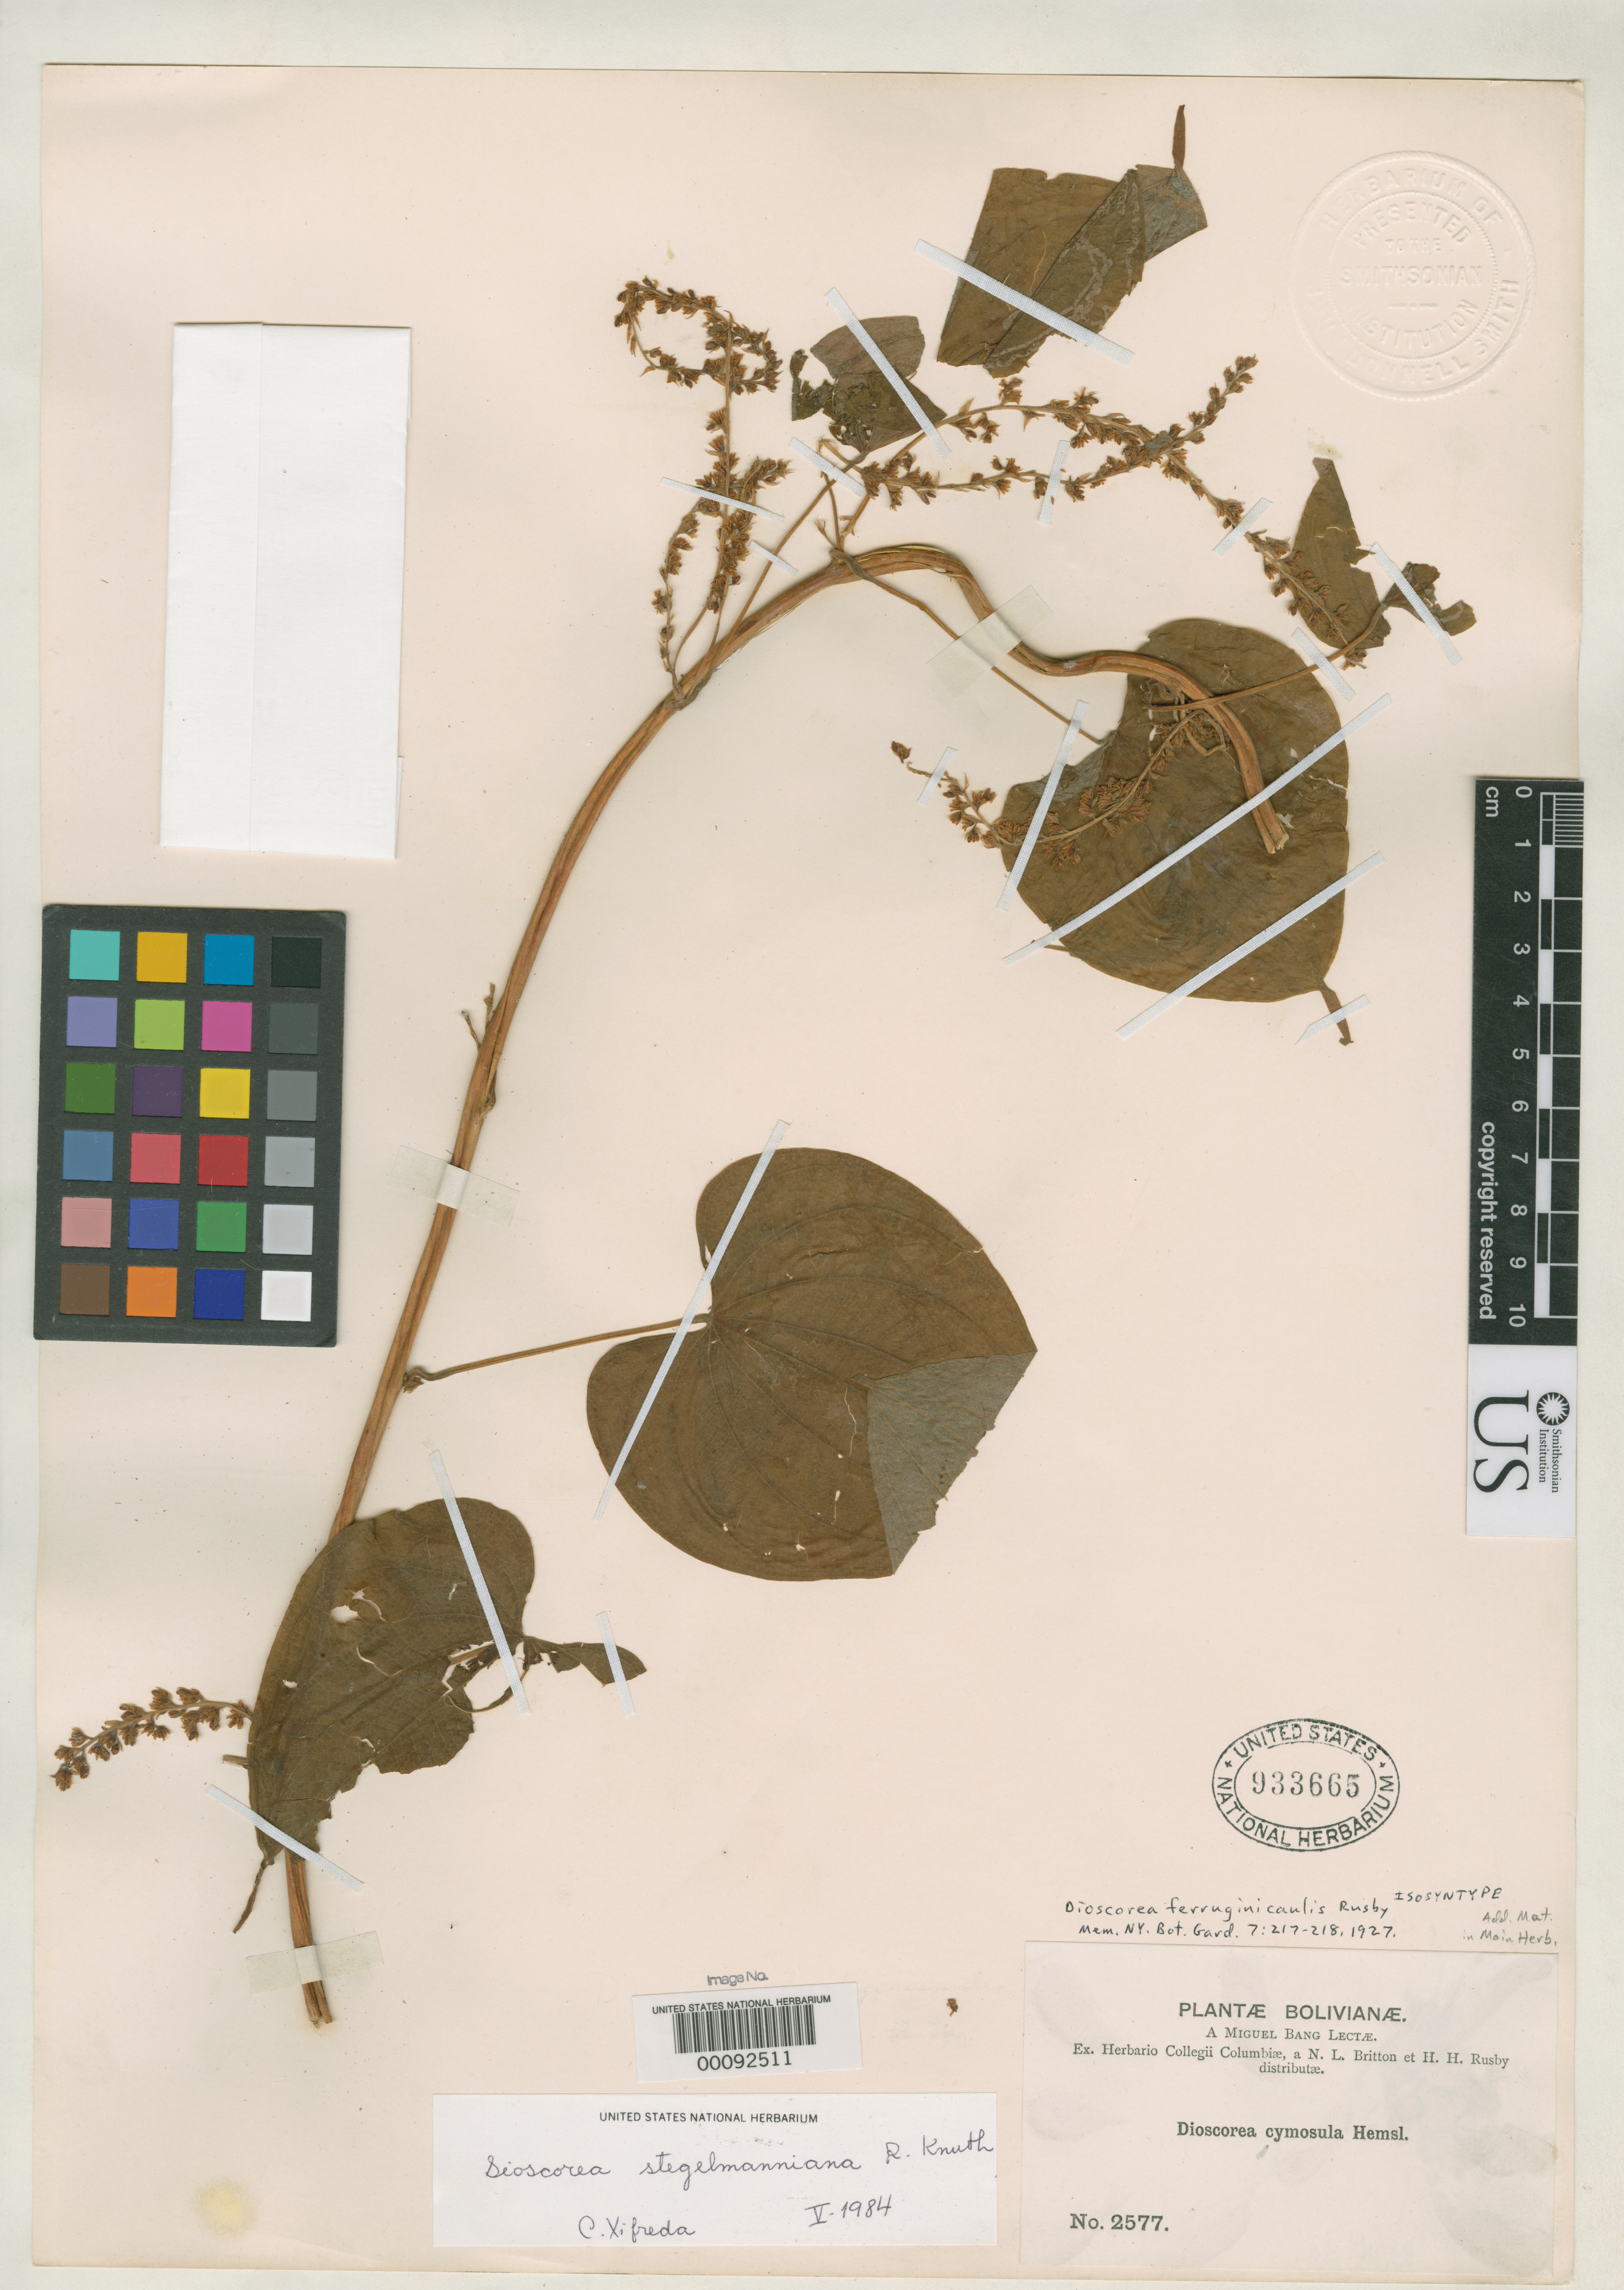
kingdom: Plantae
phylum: Tracheophyta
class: Liliopsida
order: Dioscoreales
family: Dioscoreaceae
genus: Dioscorea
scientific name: Dioscorea ferruginicaulis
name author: Rusby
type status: Isosyntype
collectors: M. Bang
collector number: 2577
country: Bolivia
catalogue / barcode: US 933665